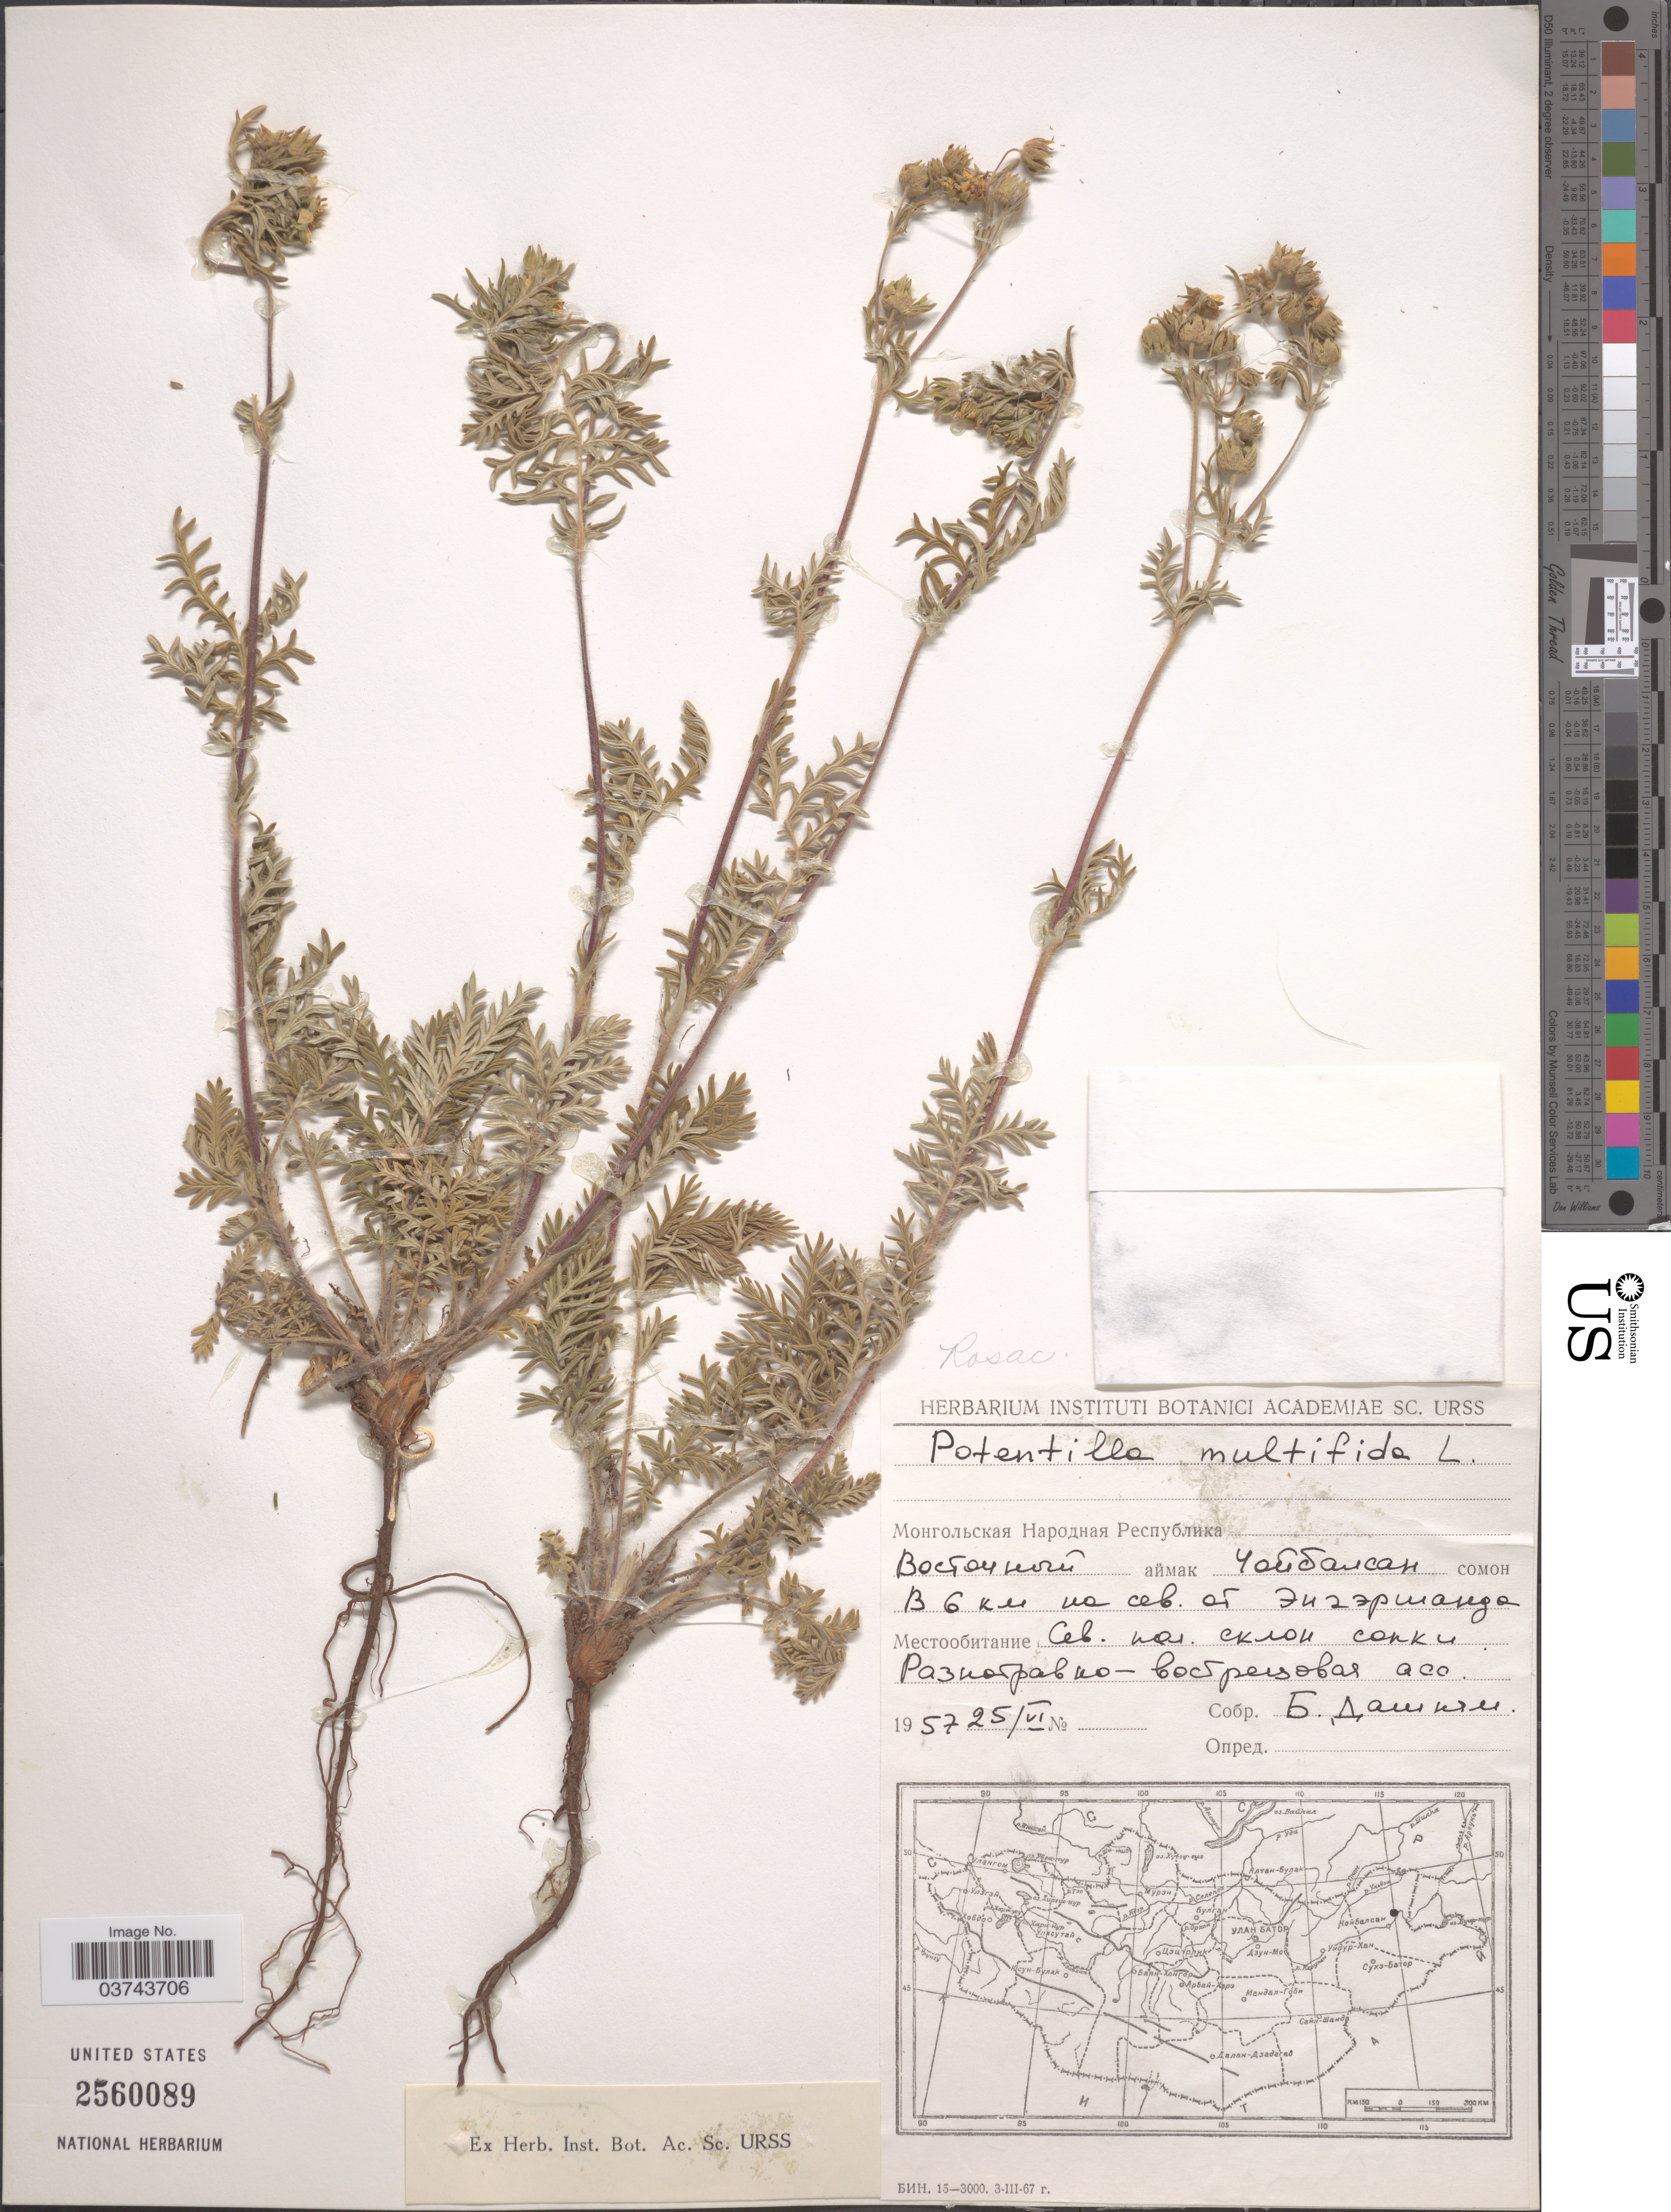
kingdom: Plantae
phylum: Tracheophyta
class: Magnoliopsida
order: Rosales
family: Rosaceae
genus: Potentilla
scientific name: Potentilla multifida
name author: L.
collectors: X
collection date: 1957-06-25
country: Mongolia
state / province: Dornod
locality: Choibalsan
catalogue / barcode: US 2560089